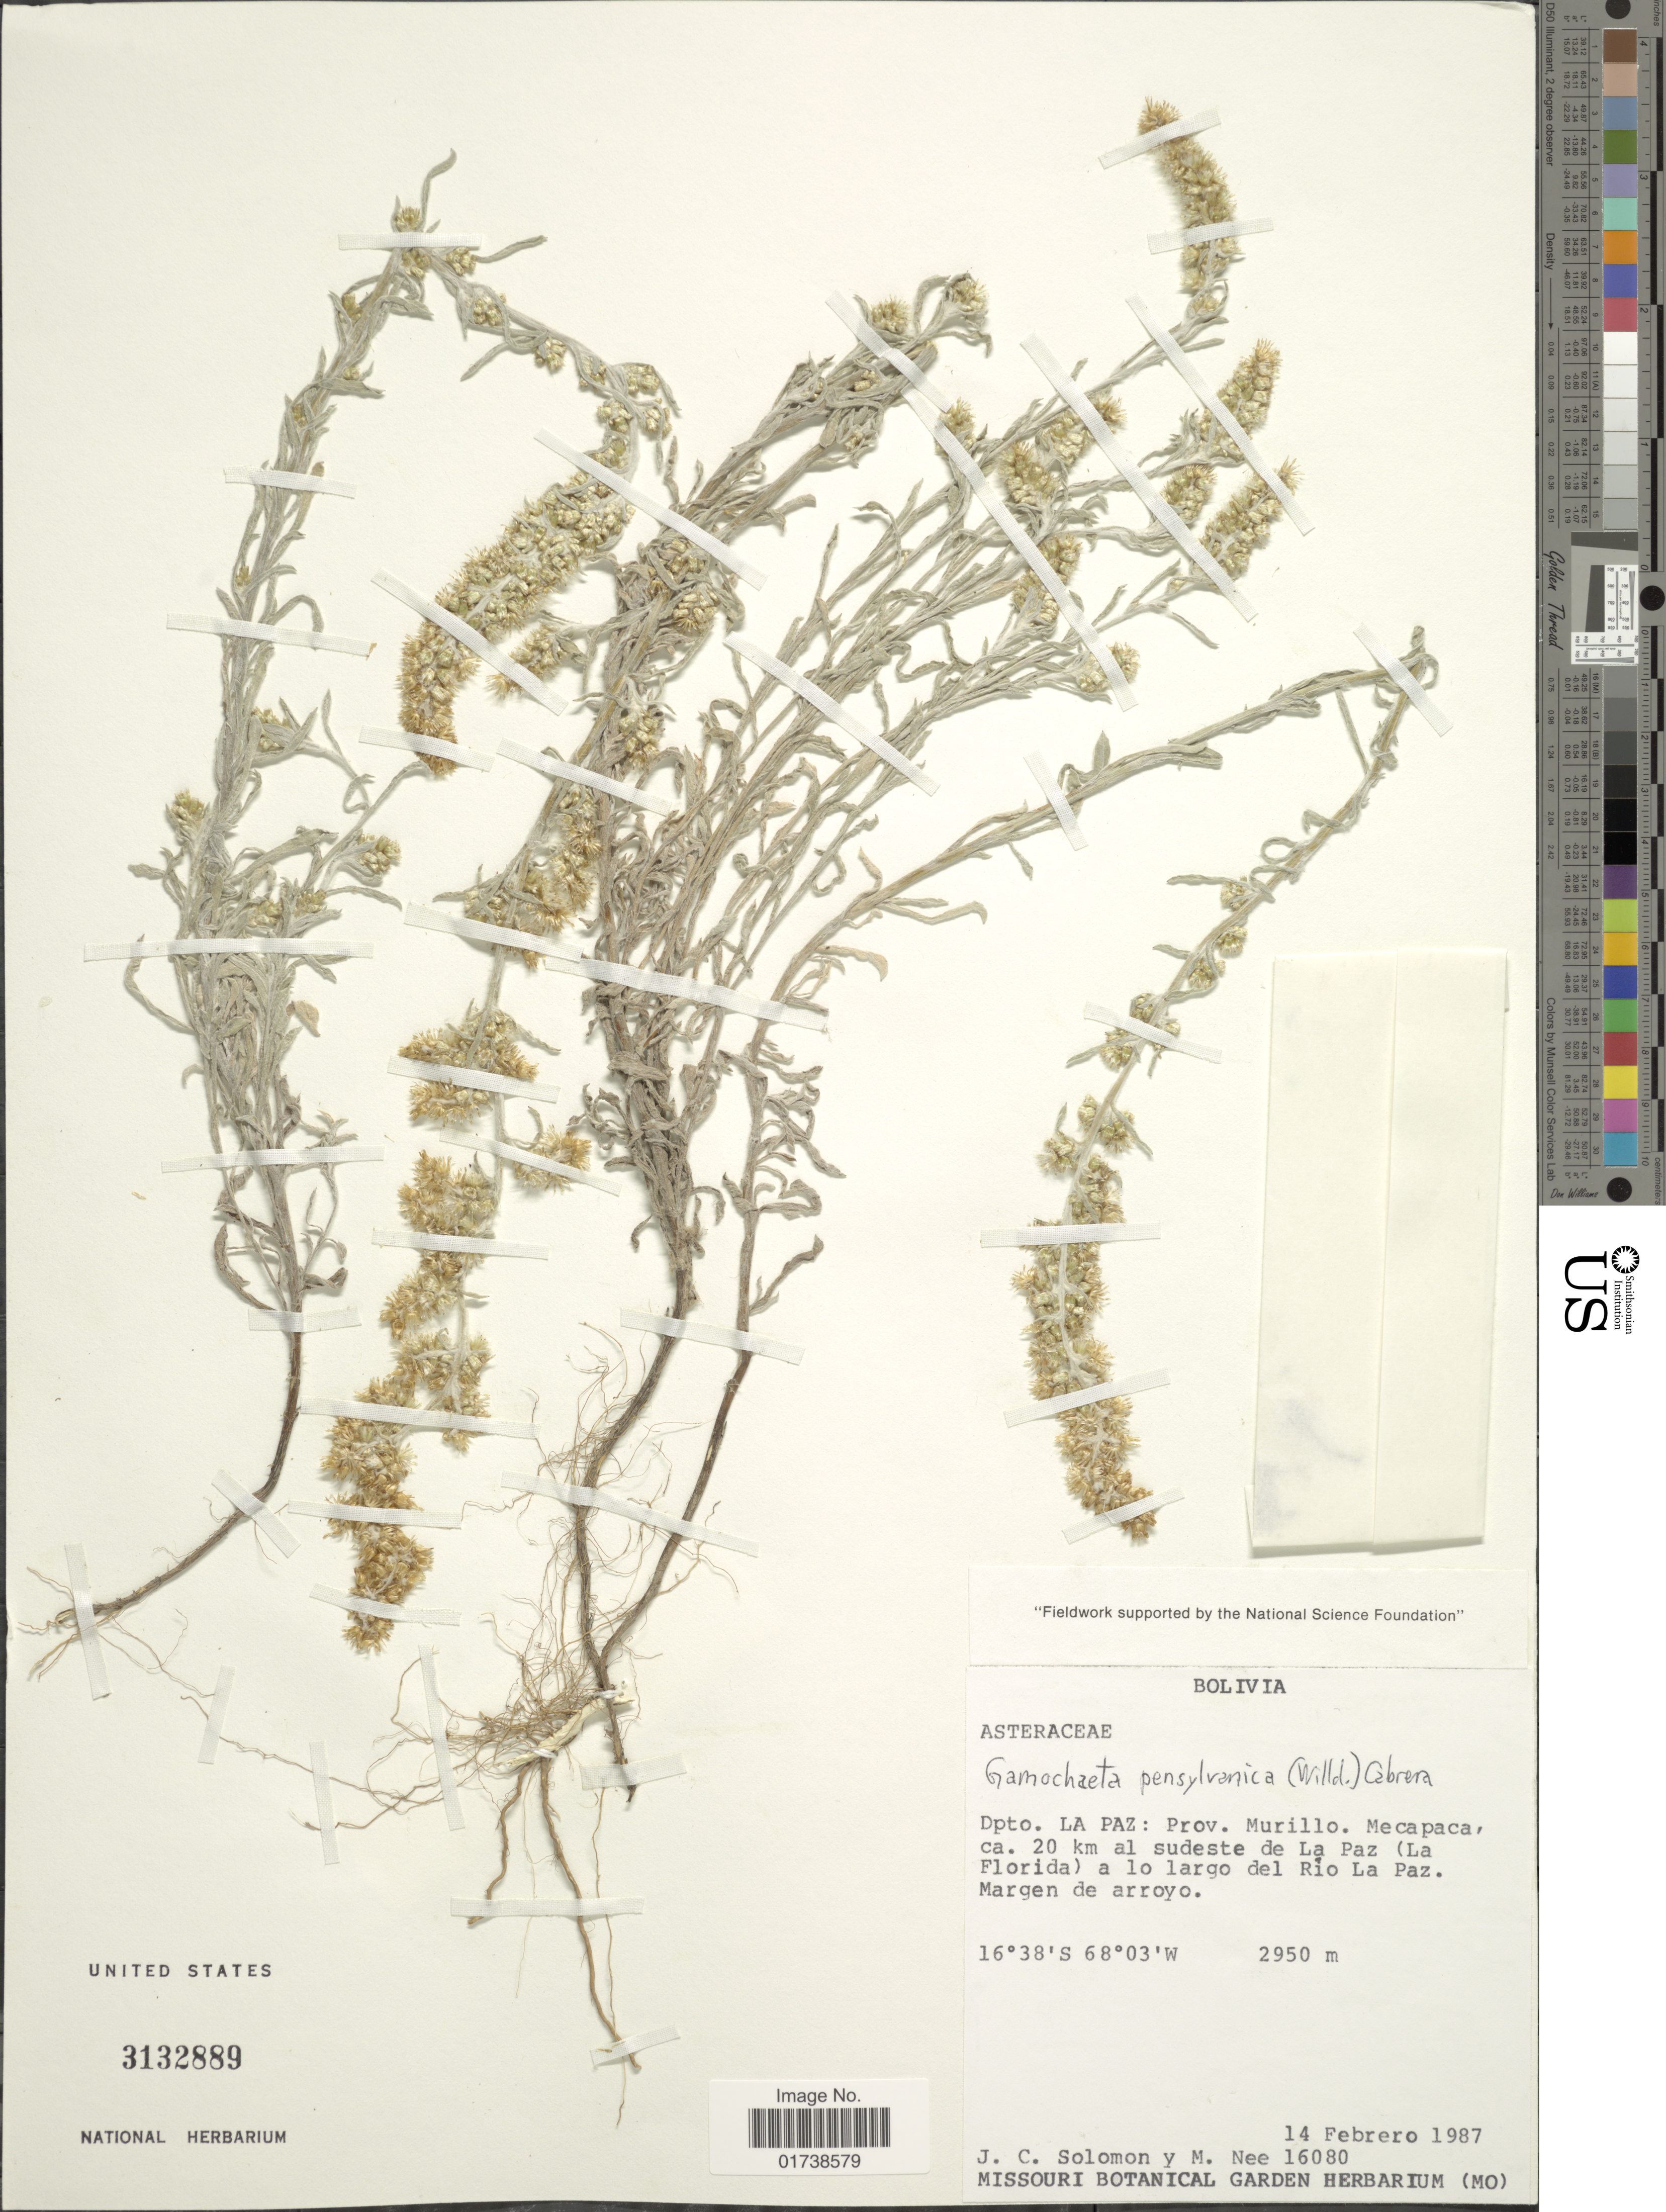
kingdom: Plantae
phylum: Tracheophyta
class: Magnoliopsida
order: Asterales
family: Asteraceae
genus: Gamochaeta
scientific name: Gamochaeta pensylvanica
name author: (Willd.) Cabrera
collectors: J. C. Solomon & M. Nee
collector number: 16080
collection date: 1987-02-14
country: Bolivia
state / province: La Paz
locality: Prov. Murillo, Mecapaca, ca. 20 km al sudeste de La Paz (La Florida) a lo largo del Rio La Paz, margen de arroyo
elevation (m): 2950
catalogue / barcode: US 3132889